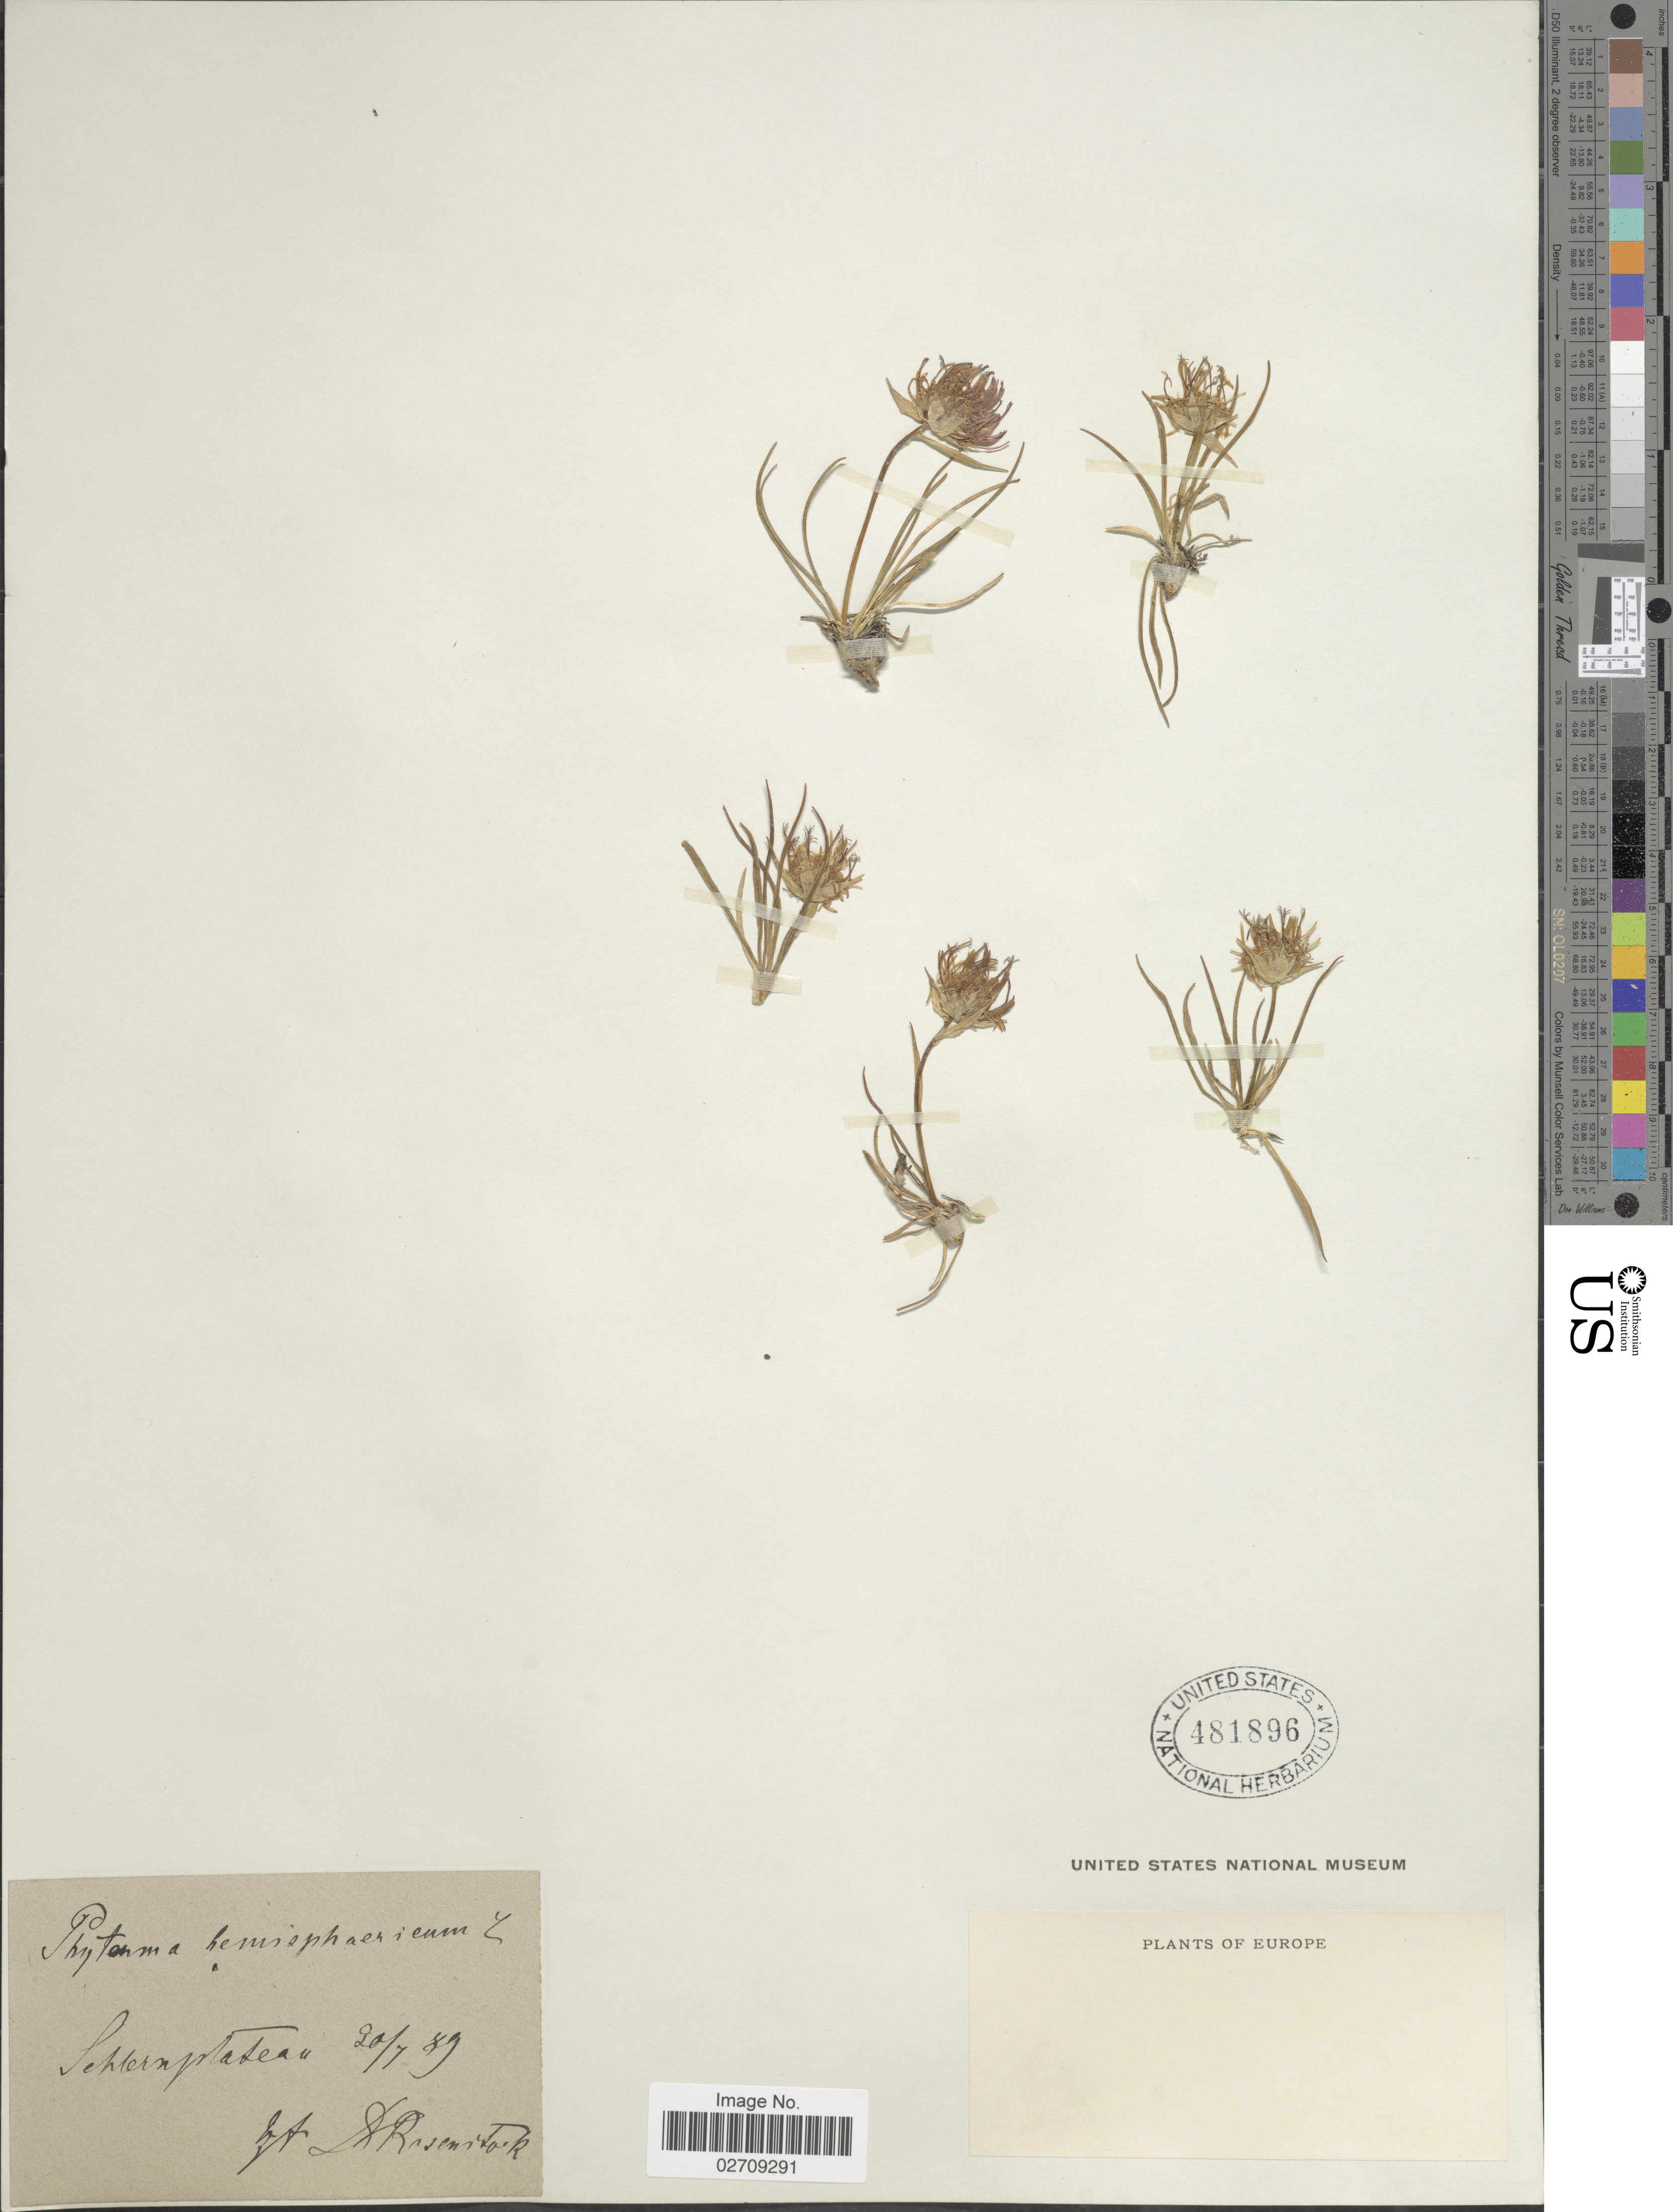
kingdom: Plantae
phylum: Tracheophyta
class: Magnoliopsida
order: Asterales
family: Campanulaceae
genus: Phyteuma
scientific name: Phyteuma hemisphaericum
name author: L.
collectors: -- Rosenstock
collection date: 1889-07-20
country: Italy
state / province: Trentino-Alto Adige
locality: Schlernplateau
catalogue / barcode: US 481896